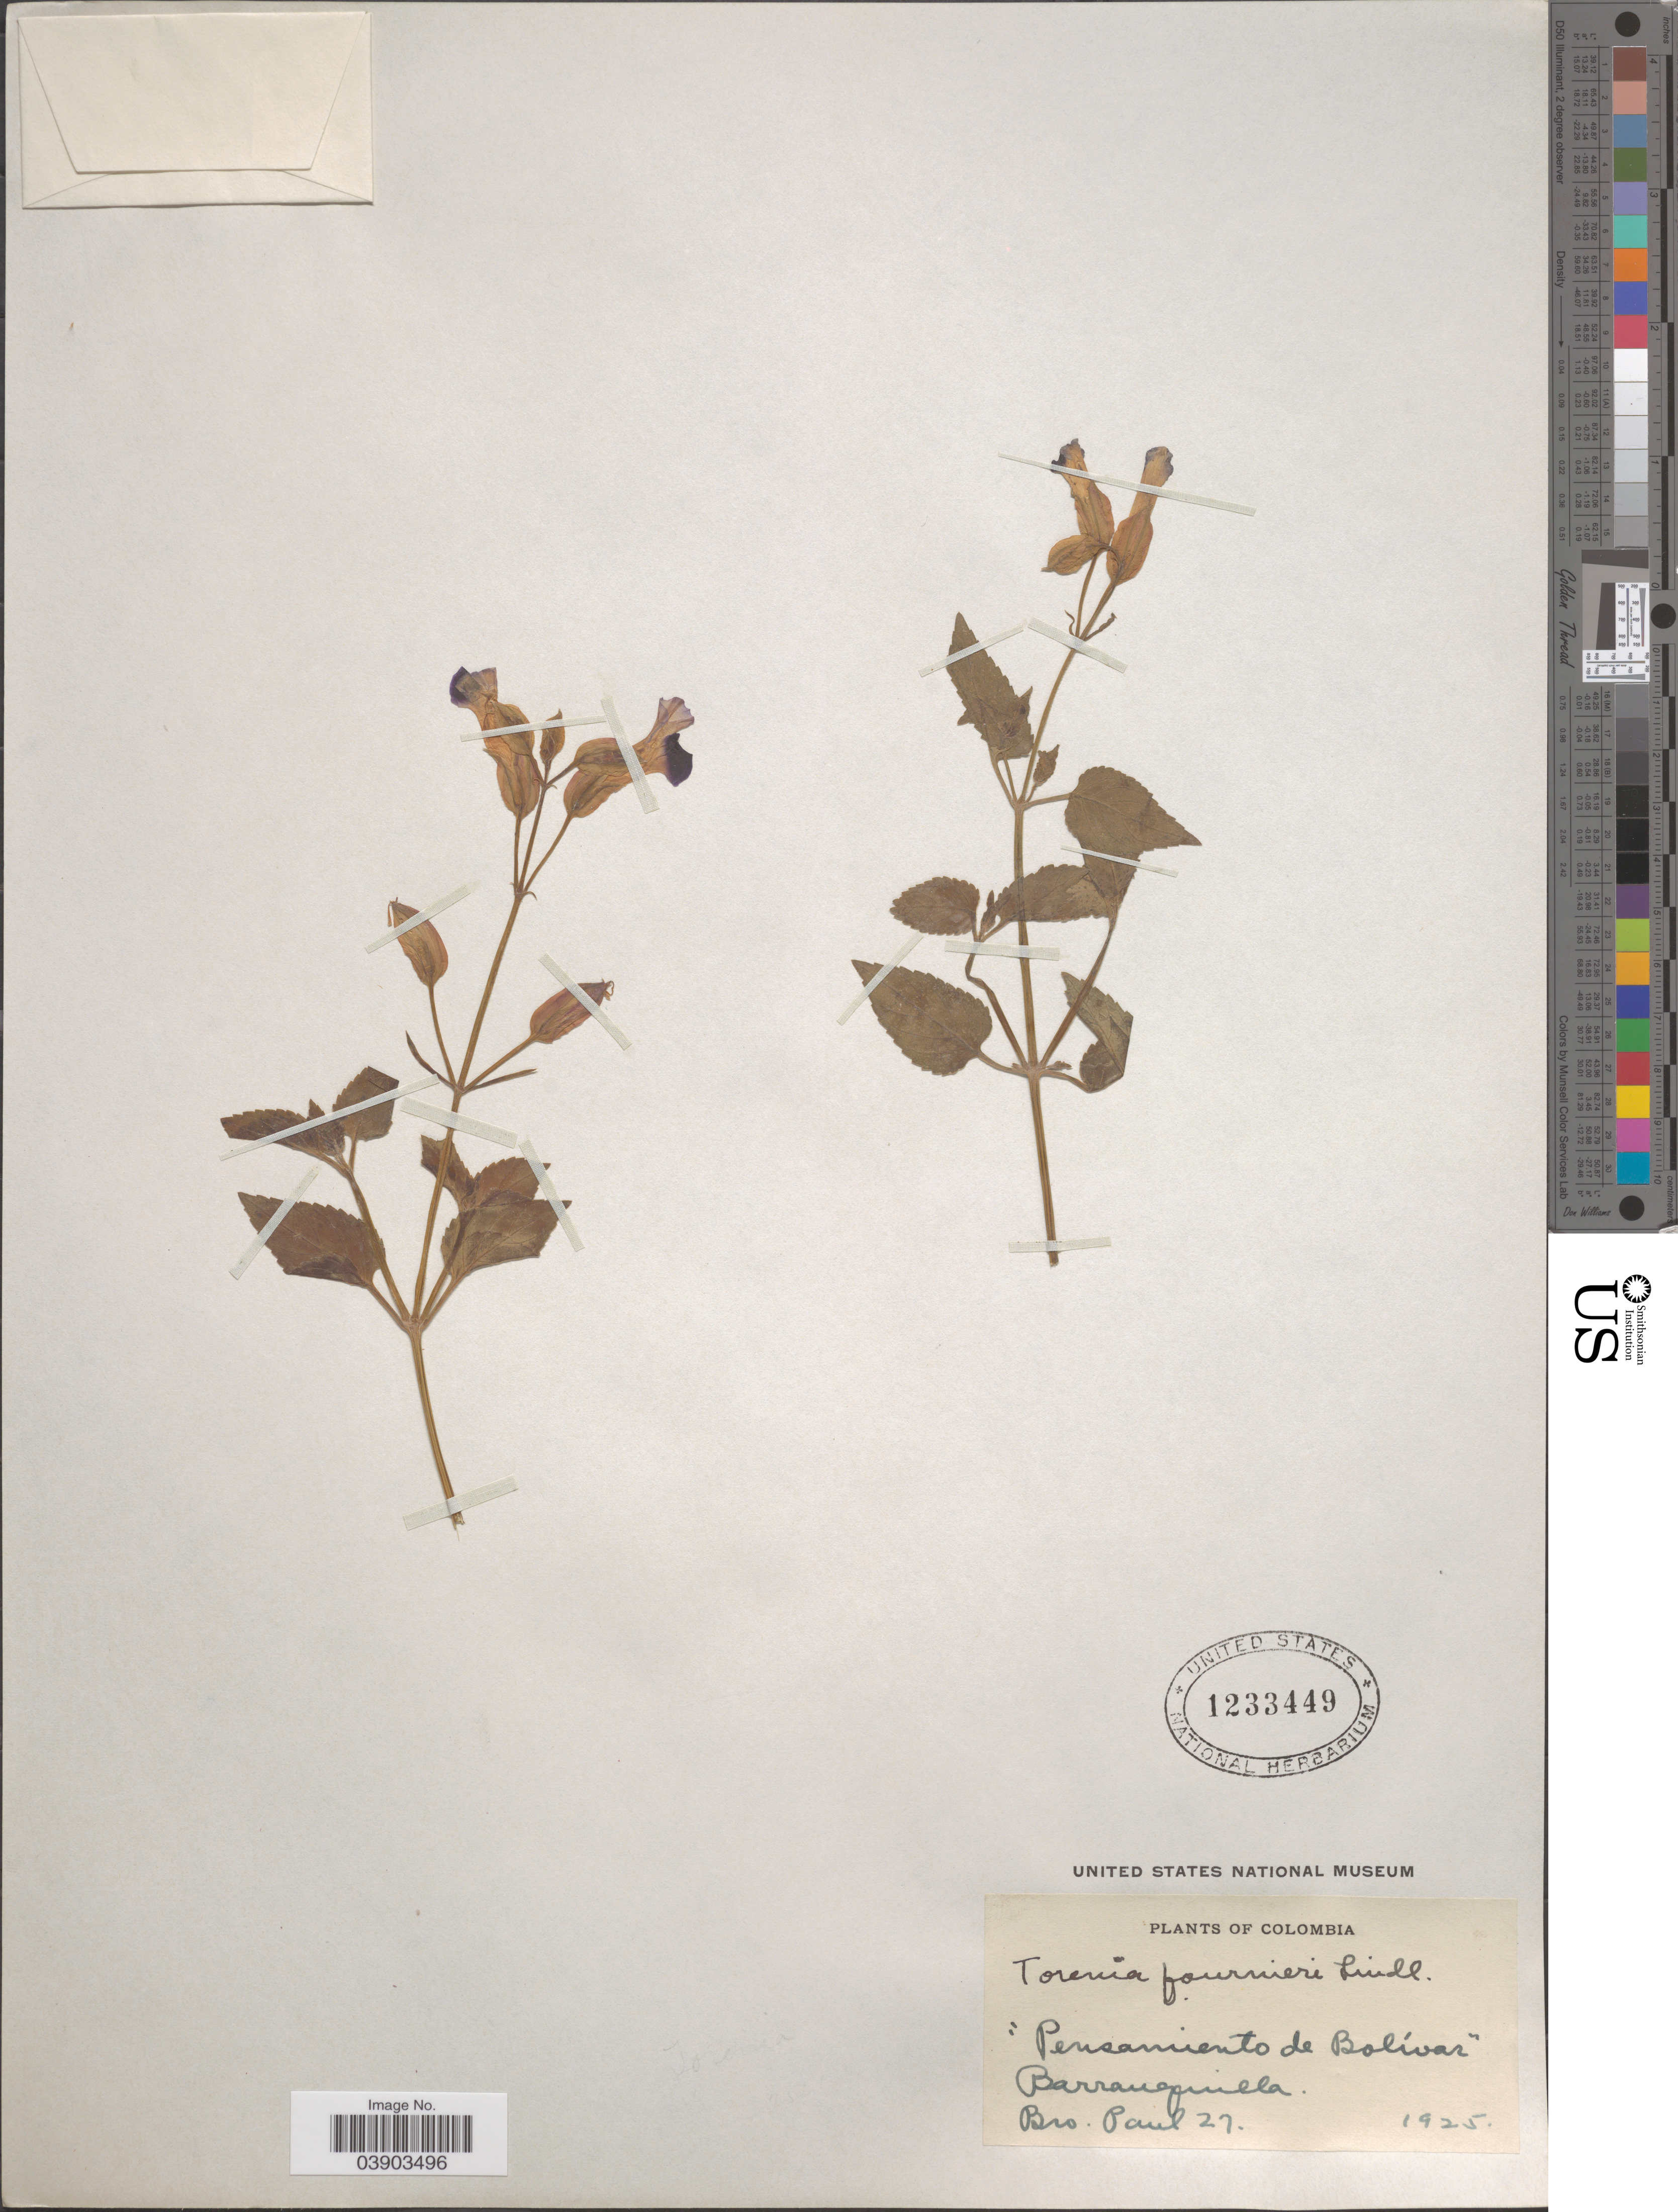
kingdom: Plantae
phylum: Tracheophyta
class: Magnoliopsida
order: Lamiales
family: Linderniaceae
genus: Torenia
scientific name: Torenia fournieri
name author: Linden ex E. Fourn.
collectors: B. Paul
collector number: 27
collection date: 1925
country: Colombia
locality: Barranquilla.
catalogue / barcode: US 1233449